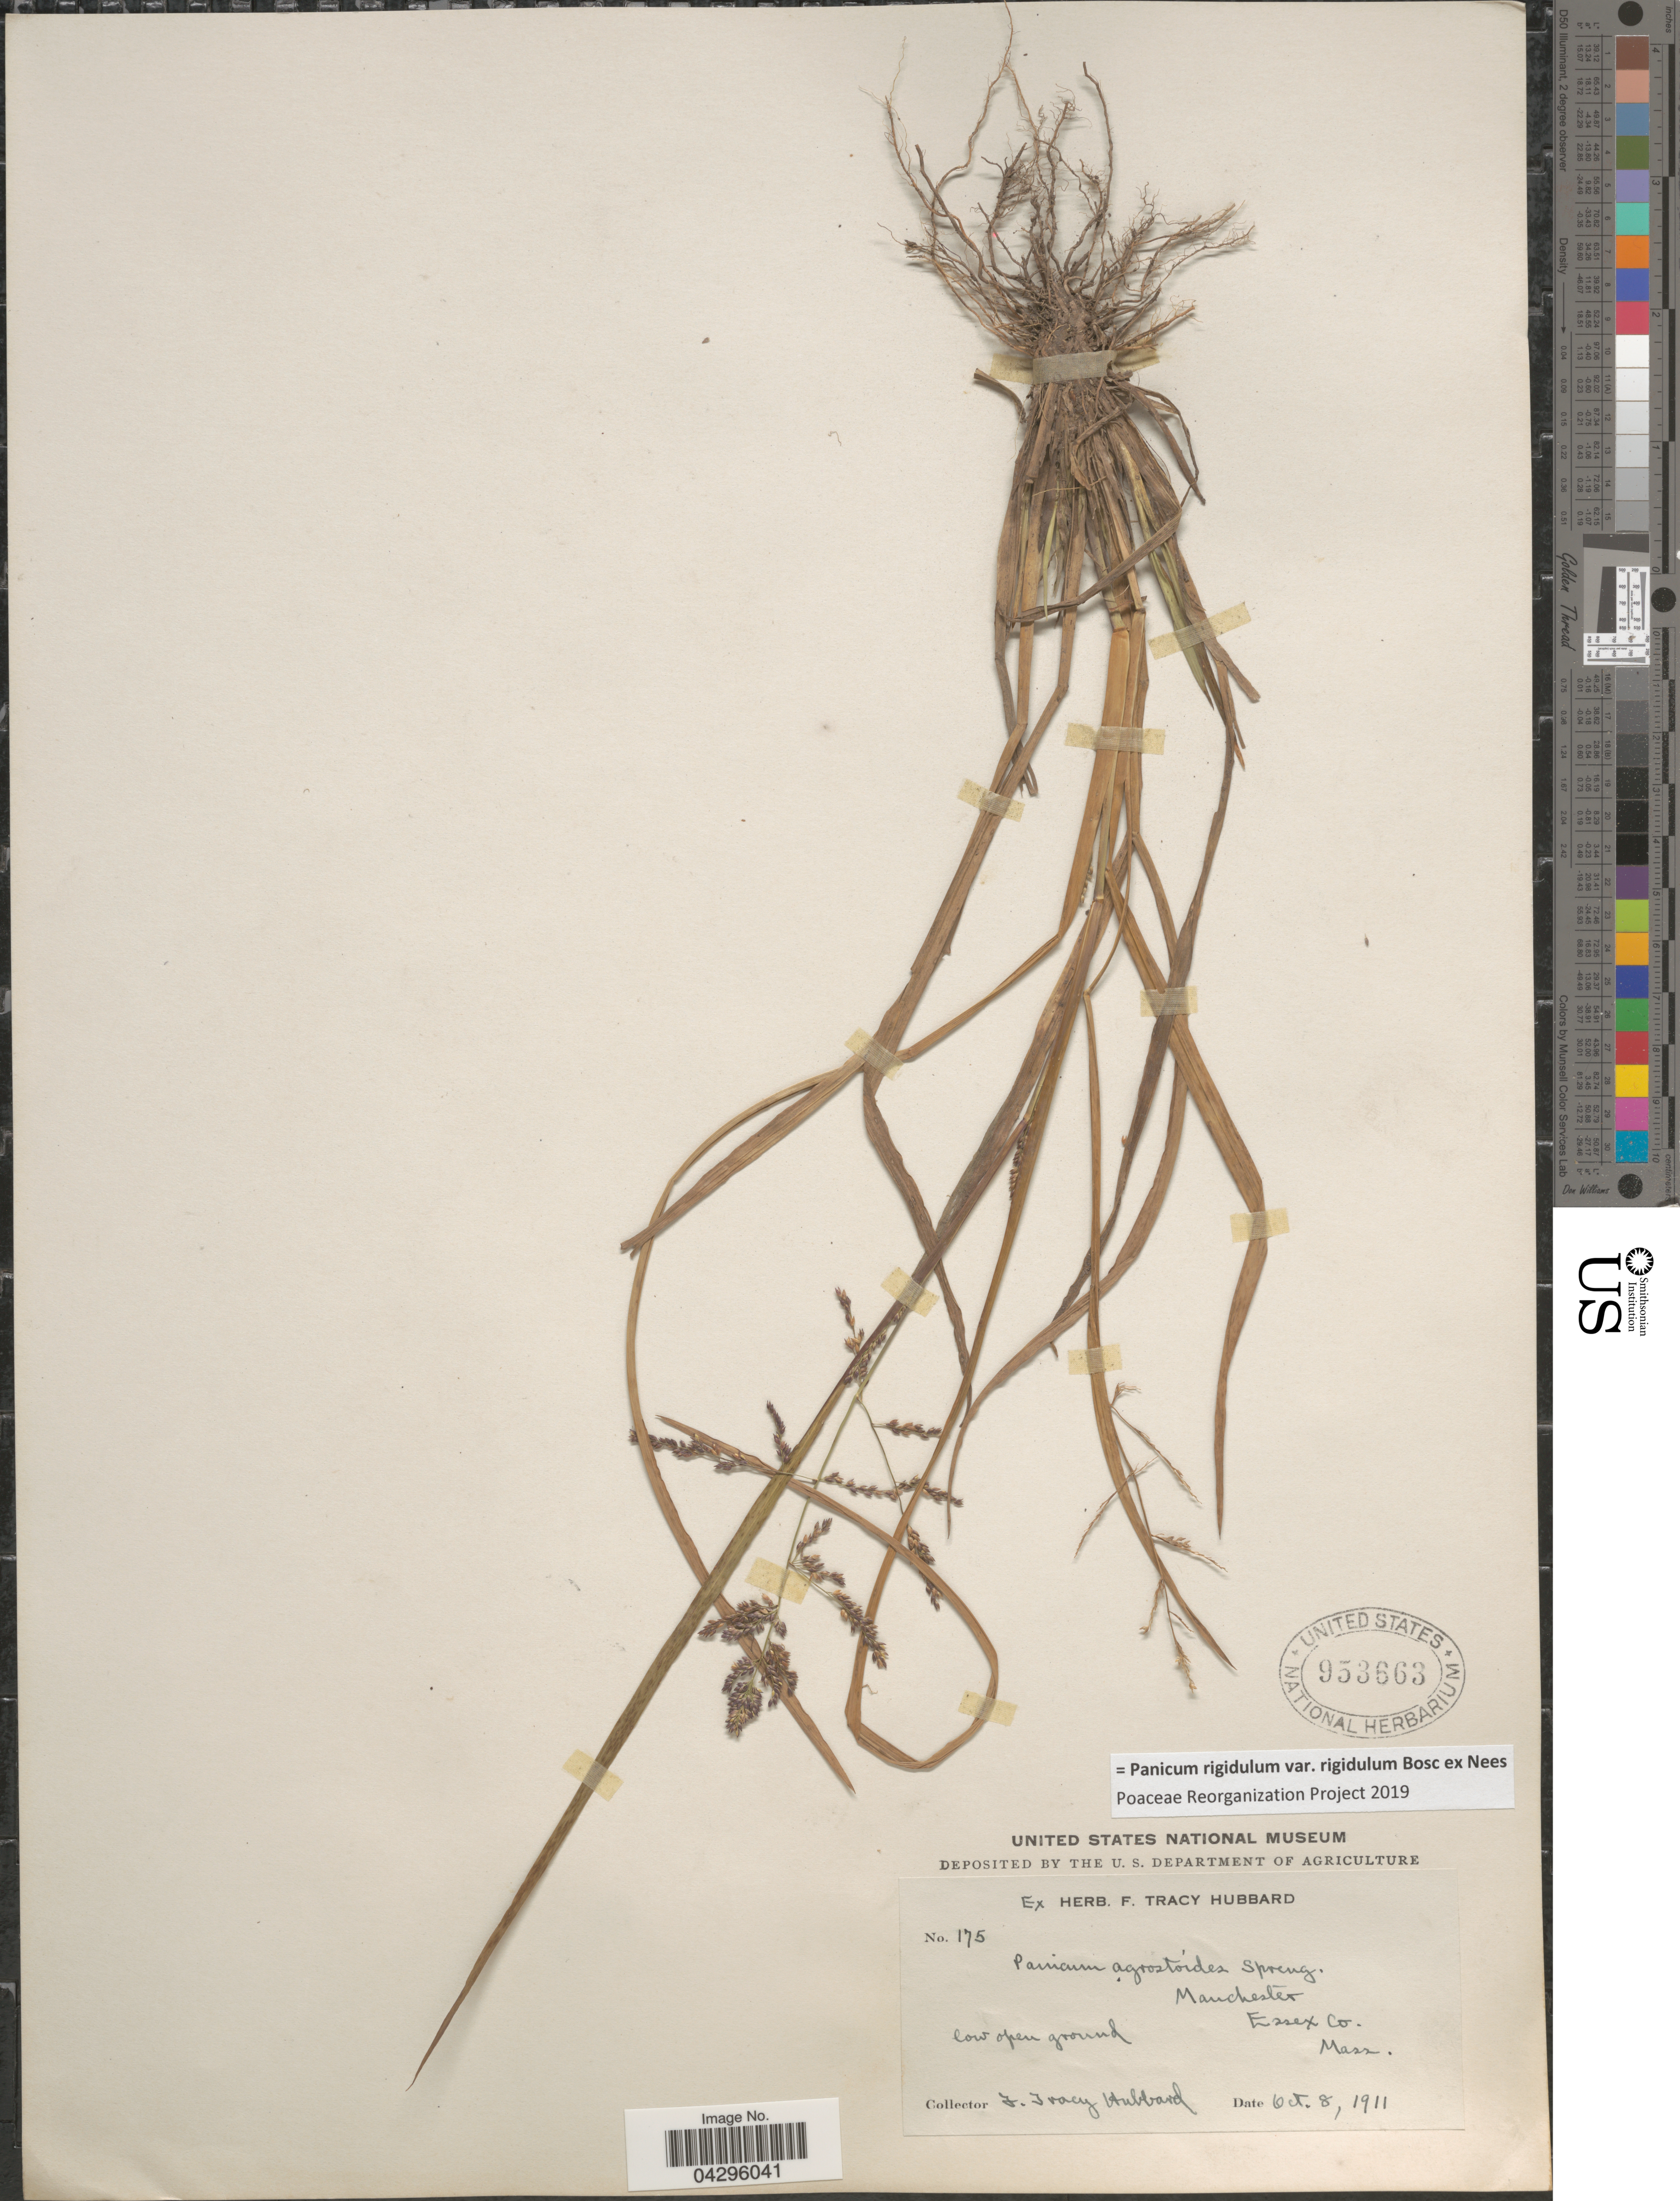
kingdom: Plantae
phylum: Tracheophyta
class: Liliopsida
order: Poales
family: Poaceae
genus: Panicum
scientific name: Panicum rigidulum var. rigidulum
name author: Bosc ex Nees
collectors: F. T. Hubbard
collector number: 175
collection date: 1911-10-08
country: United States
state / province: Massachusetts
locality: Manchester Essex Co. Low open ground.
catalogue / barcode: US 953663